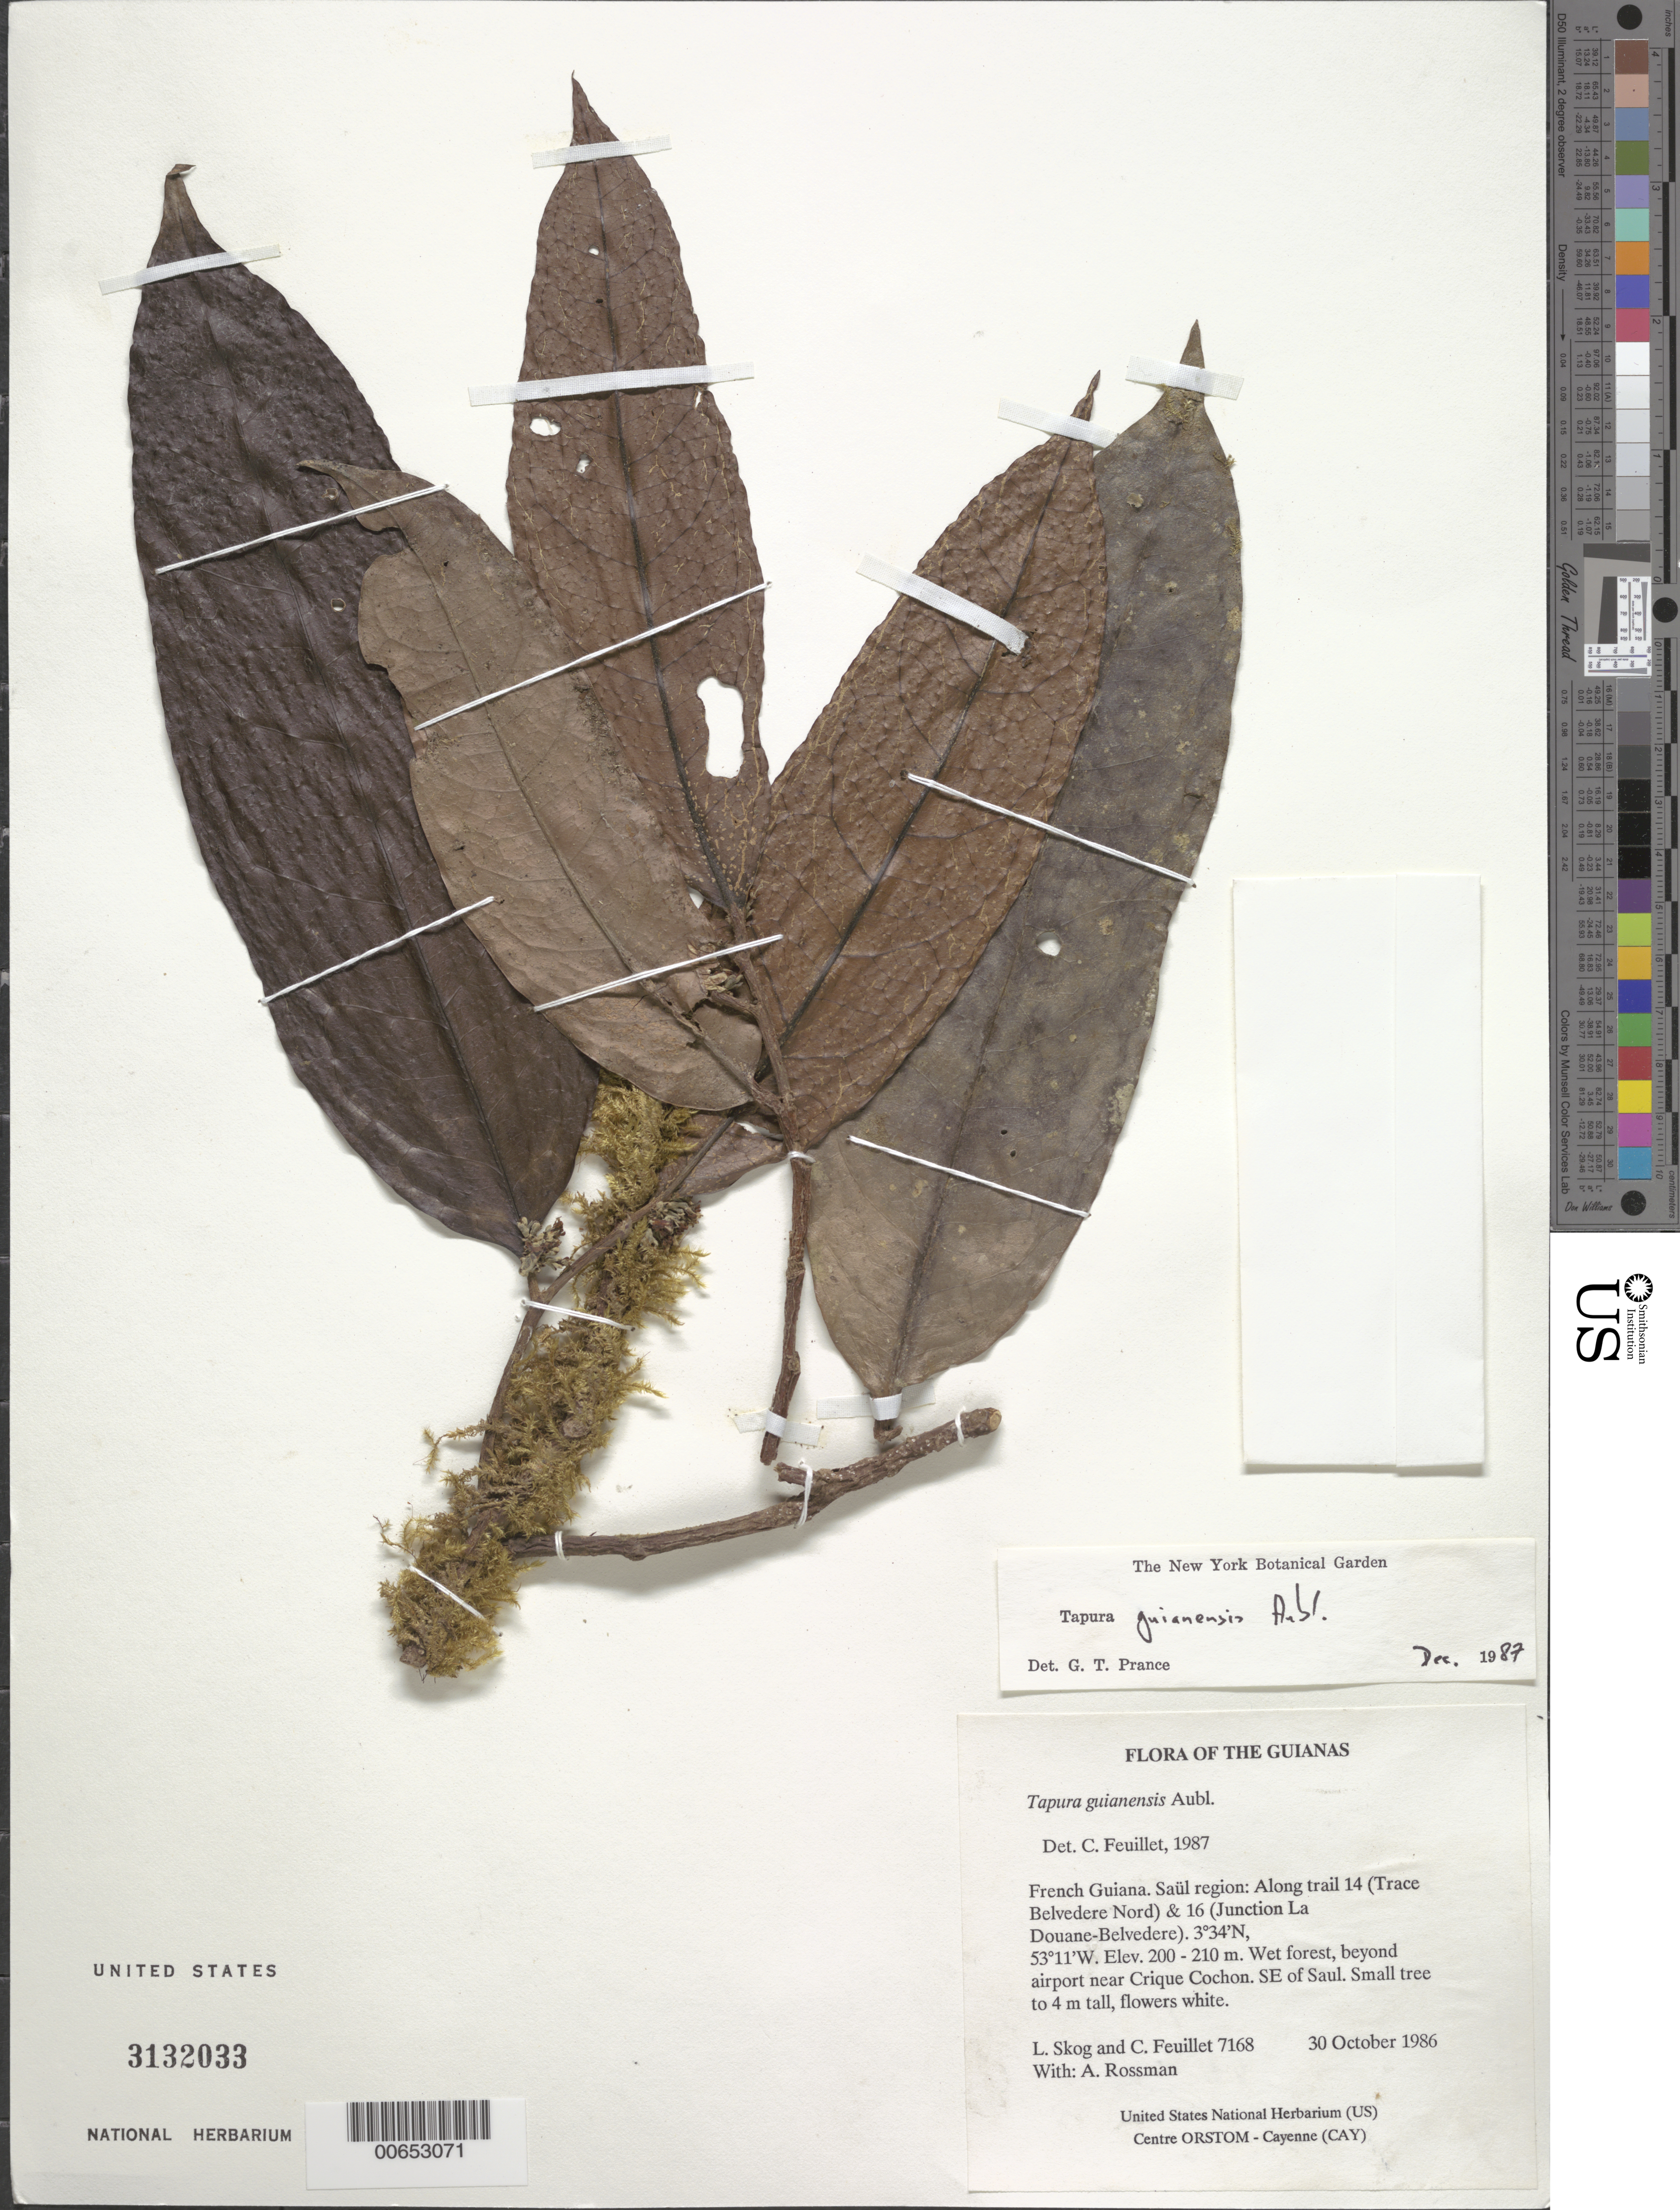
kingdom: Plantae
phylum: Tracheophyta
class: Magnoliopsida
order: Malpighiales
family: Dichapetalaceae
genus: Tapura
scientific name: Tapura guianensis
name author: Aubl.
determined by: Prance, G. T.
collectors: L. E. Skog, C. Feuillet & A. Rossman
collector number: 7168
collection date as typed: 30 October 1986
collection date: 1986-10-30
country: French Guiana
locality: SE of Saül along trail 14 (Trace Belvedere Nord) & 16 (Junction La Douane-Belvedere)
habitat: Wet forest, beyond airport near Crique Cochon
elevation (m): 200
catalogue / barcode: US 3132033